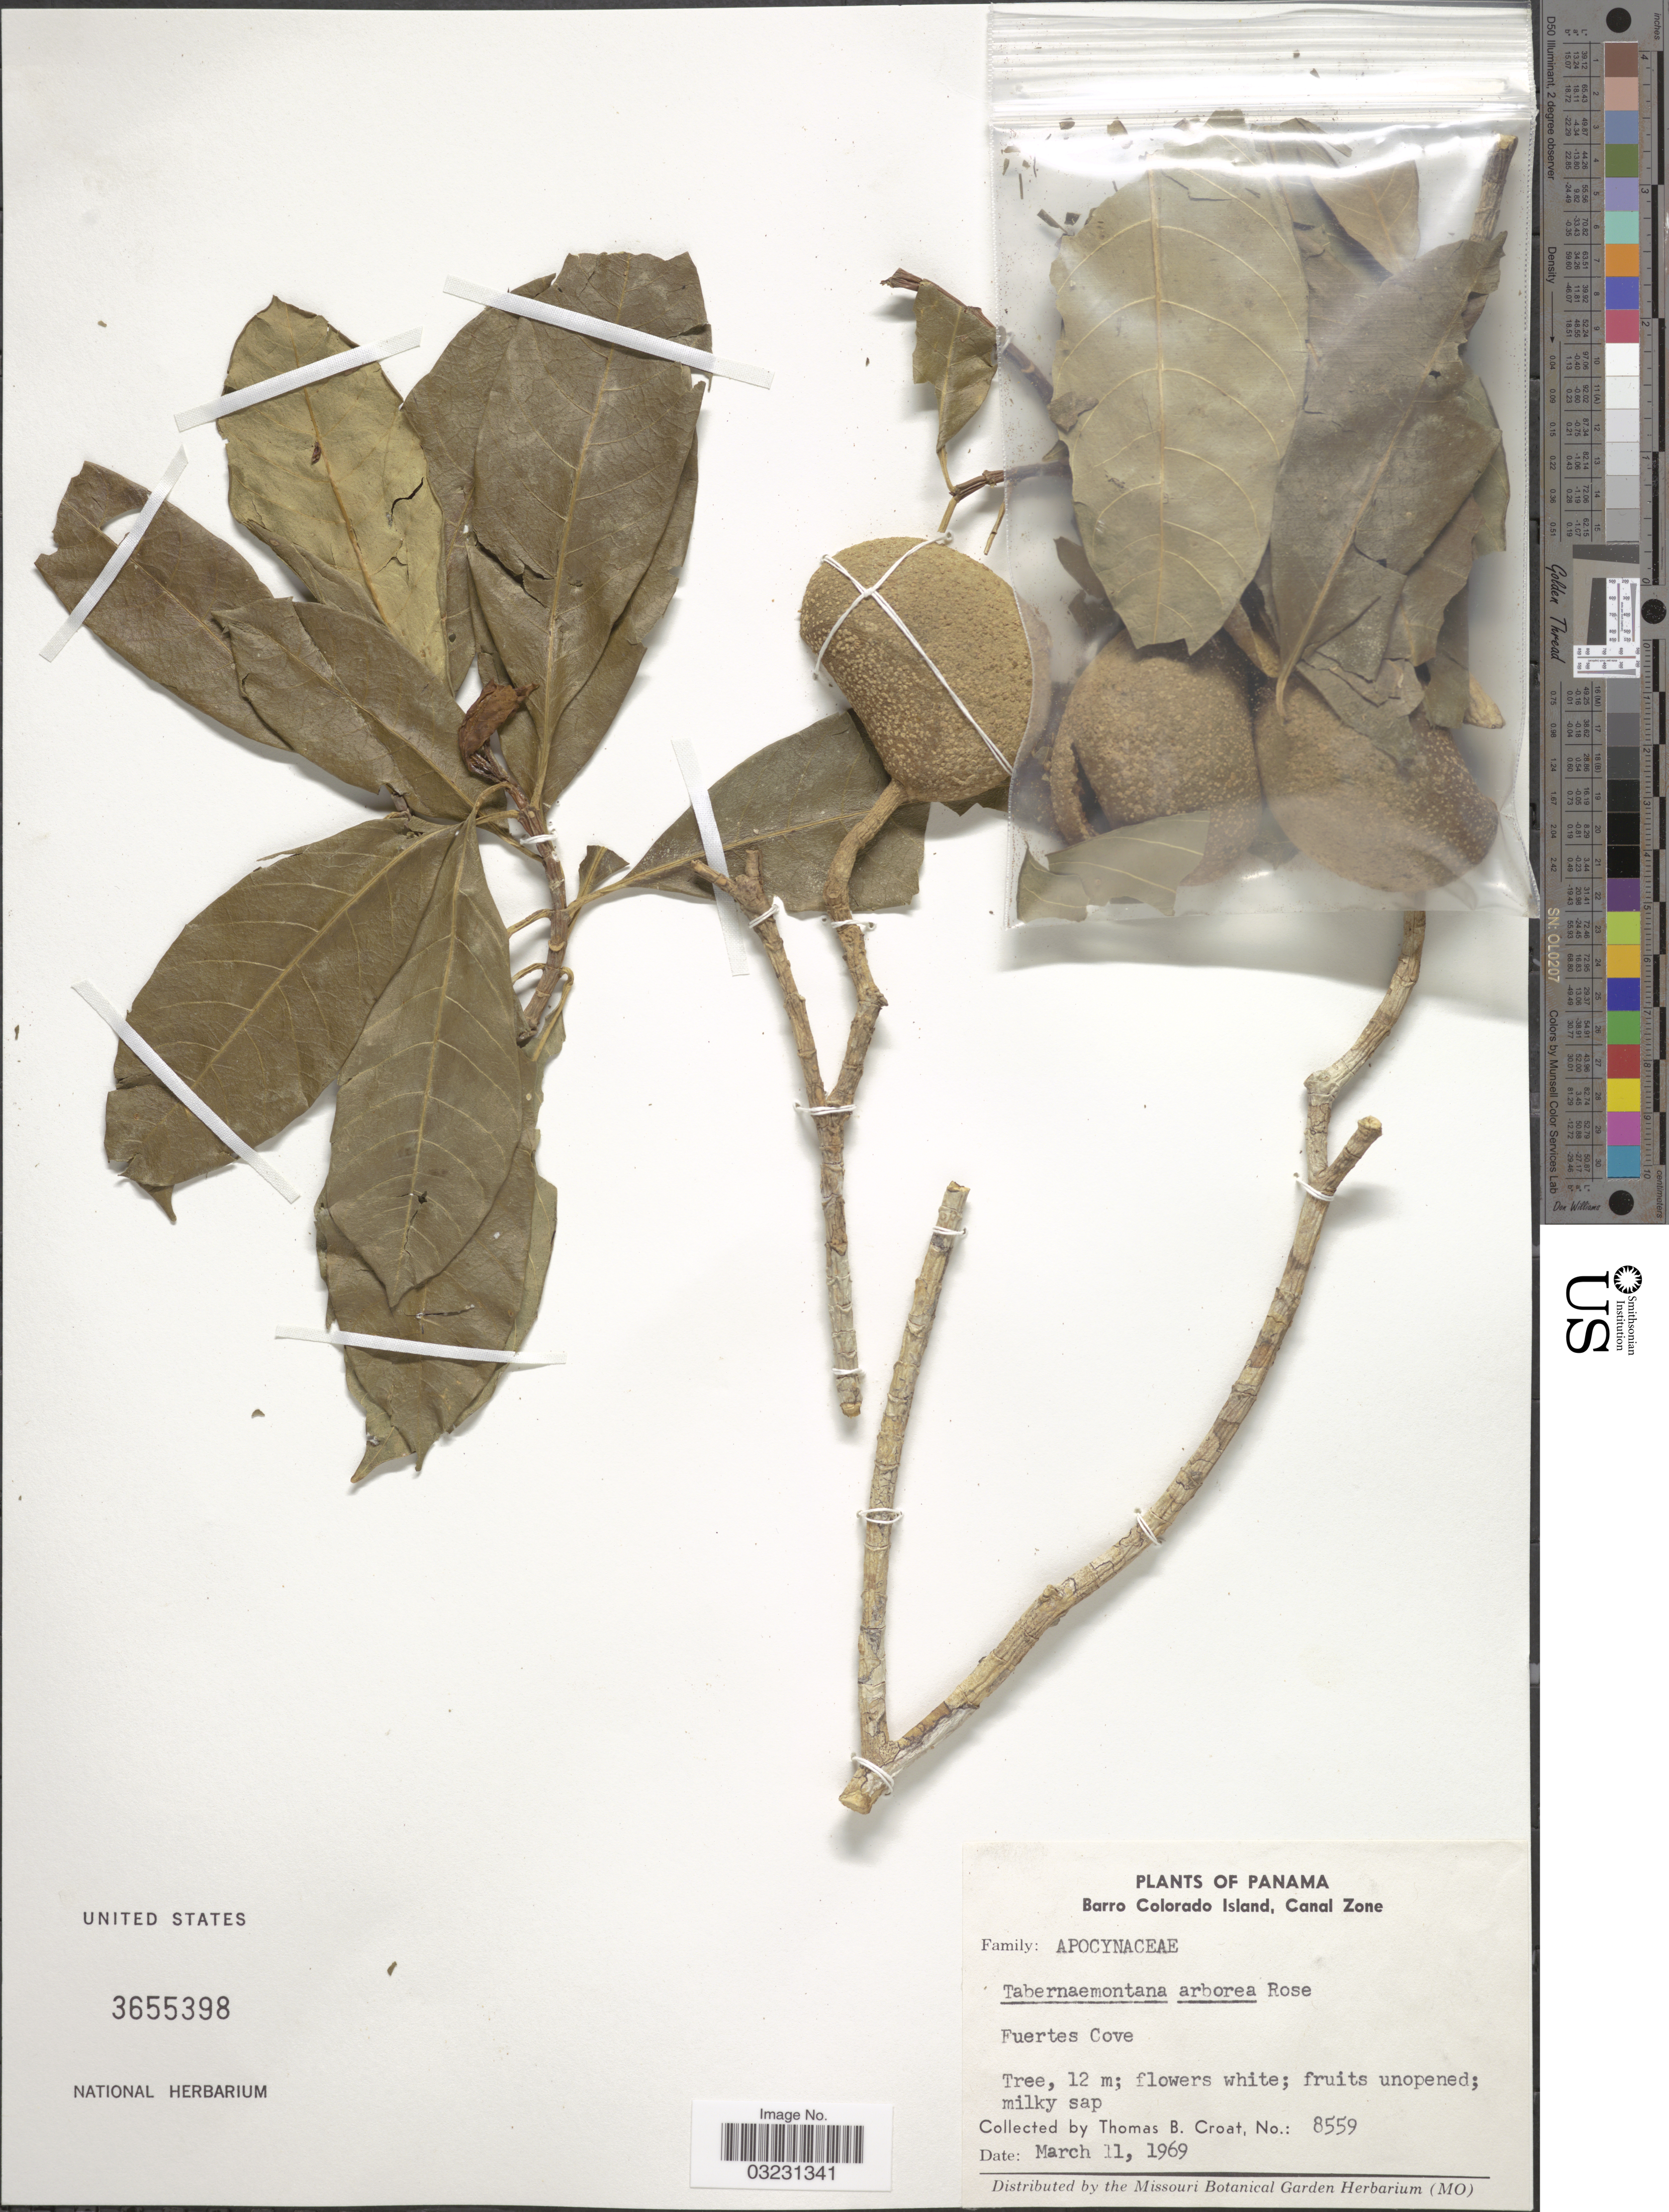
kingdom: Plantae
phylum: Tracheophyta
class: Magnoliopsida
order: Gentianales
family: Apocynaceae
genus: Tabernaemontana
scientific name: Tabernaemontana arborea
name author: Rose in Donn. Sm.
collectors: T. B. Croat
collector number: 8559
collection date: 1969-03-11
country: Panama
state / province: Panamá Oeste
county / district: Canal Zone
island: Barro Colorado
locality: Barro Colorado Island, Canal Zone, Fuertes Cove.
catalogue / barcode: US 3655398